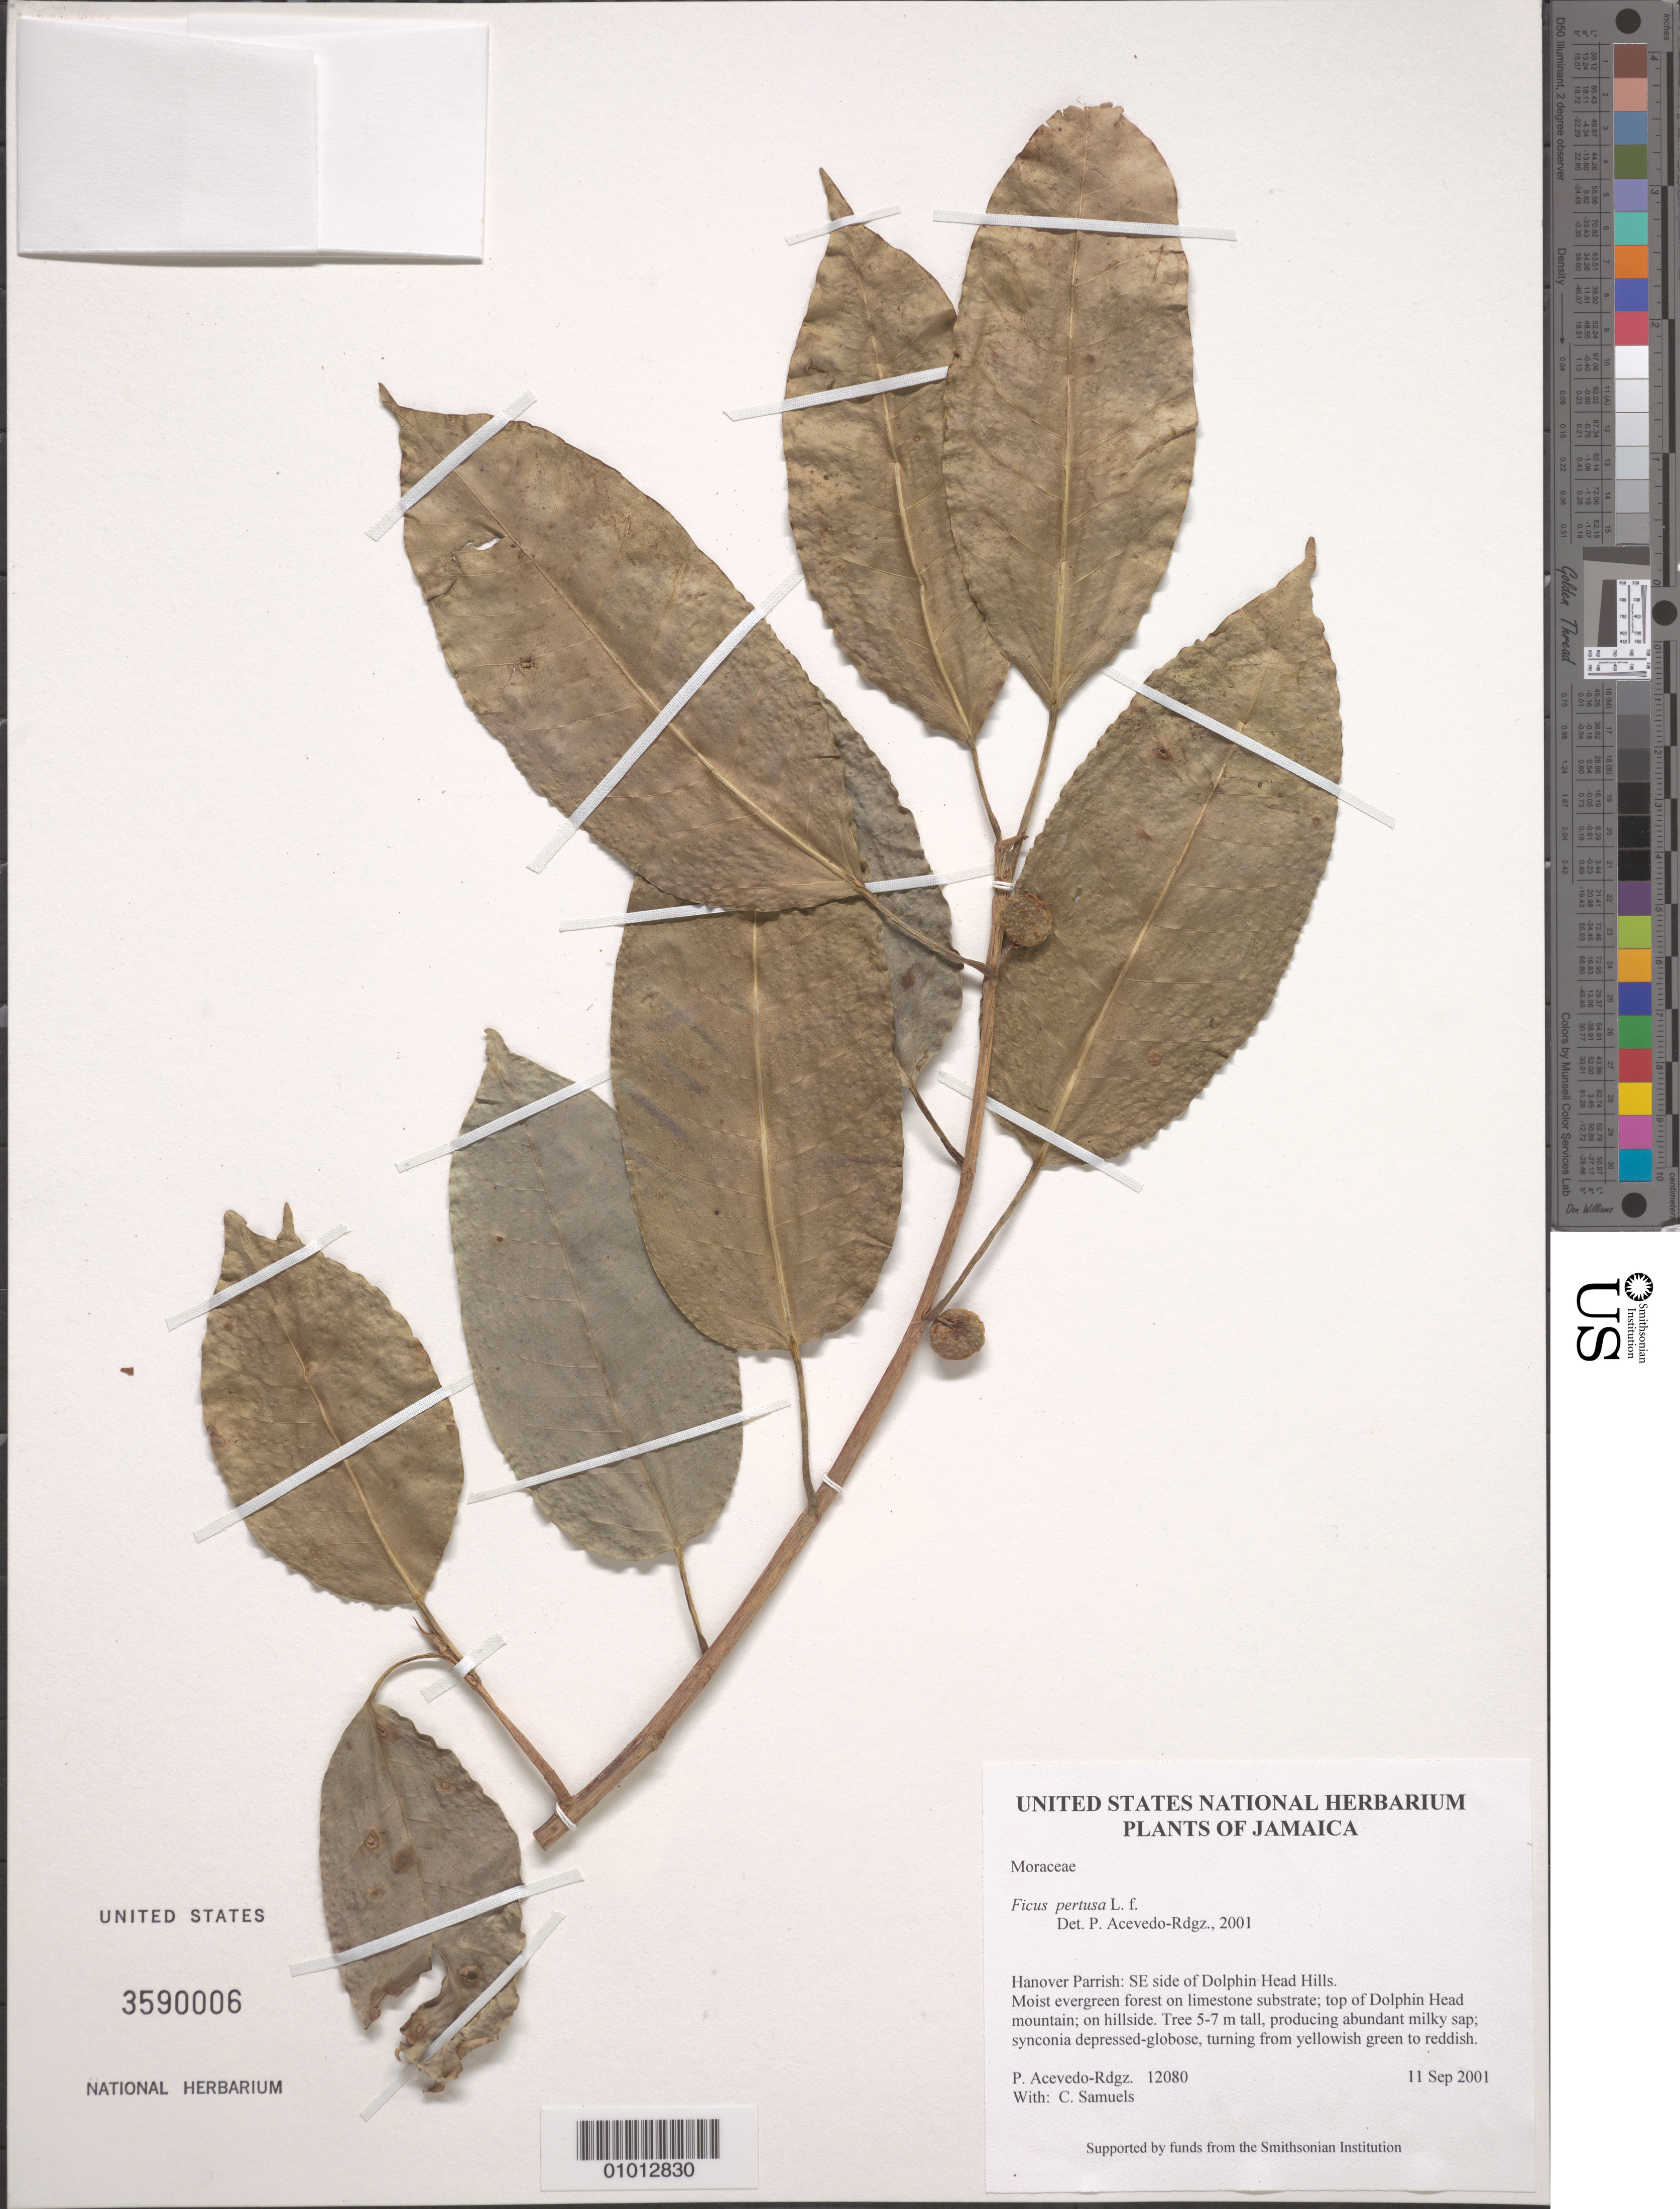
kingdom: Plantae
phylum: Tracheophyta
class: Magnoliopsida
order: Rosales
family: Moraceae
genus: Ficus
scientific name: Ficus pertusa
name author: L. f.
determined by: Acevedo-Rodríguez, P., (BOT), Smithsonian Institution - National Museum of Natural History (UNITED STATES)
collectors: P. Acevedo-Rodr. & C. Samuels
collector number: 12080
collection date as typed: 11 Sep 2001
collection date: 2001-09-11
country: Jamaica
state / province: Hanover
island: Jamaica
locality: Hanover Parrish: SE side of Dolphin Head Hills.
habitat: Moist evergreen forest on limestone substrate; top of Dolphin Head mountain; on hillside.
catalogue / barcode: US 3590006